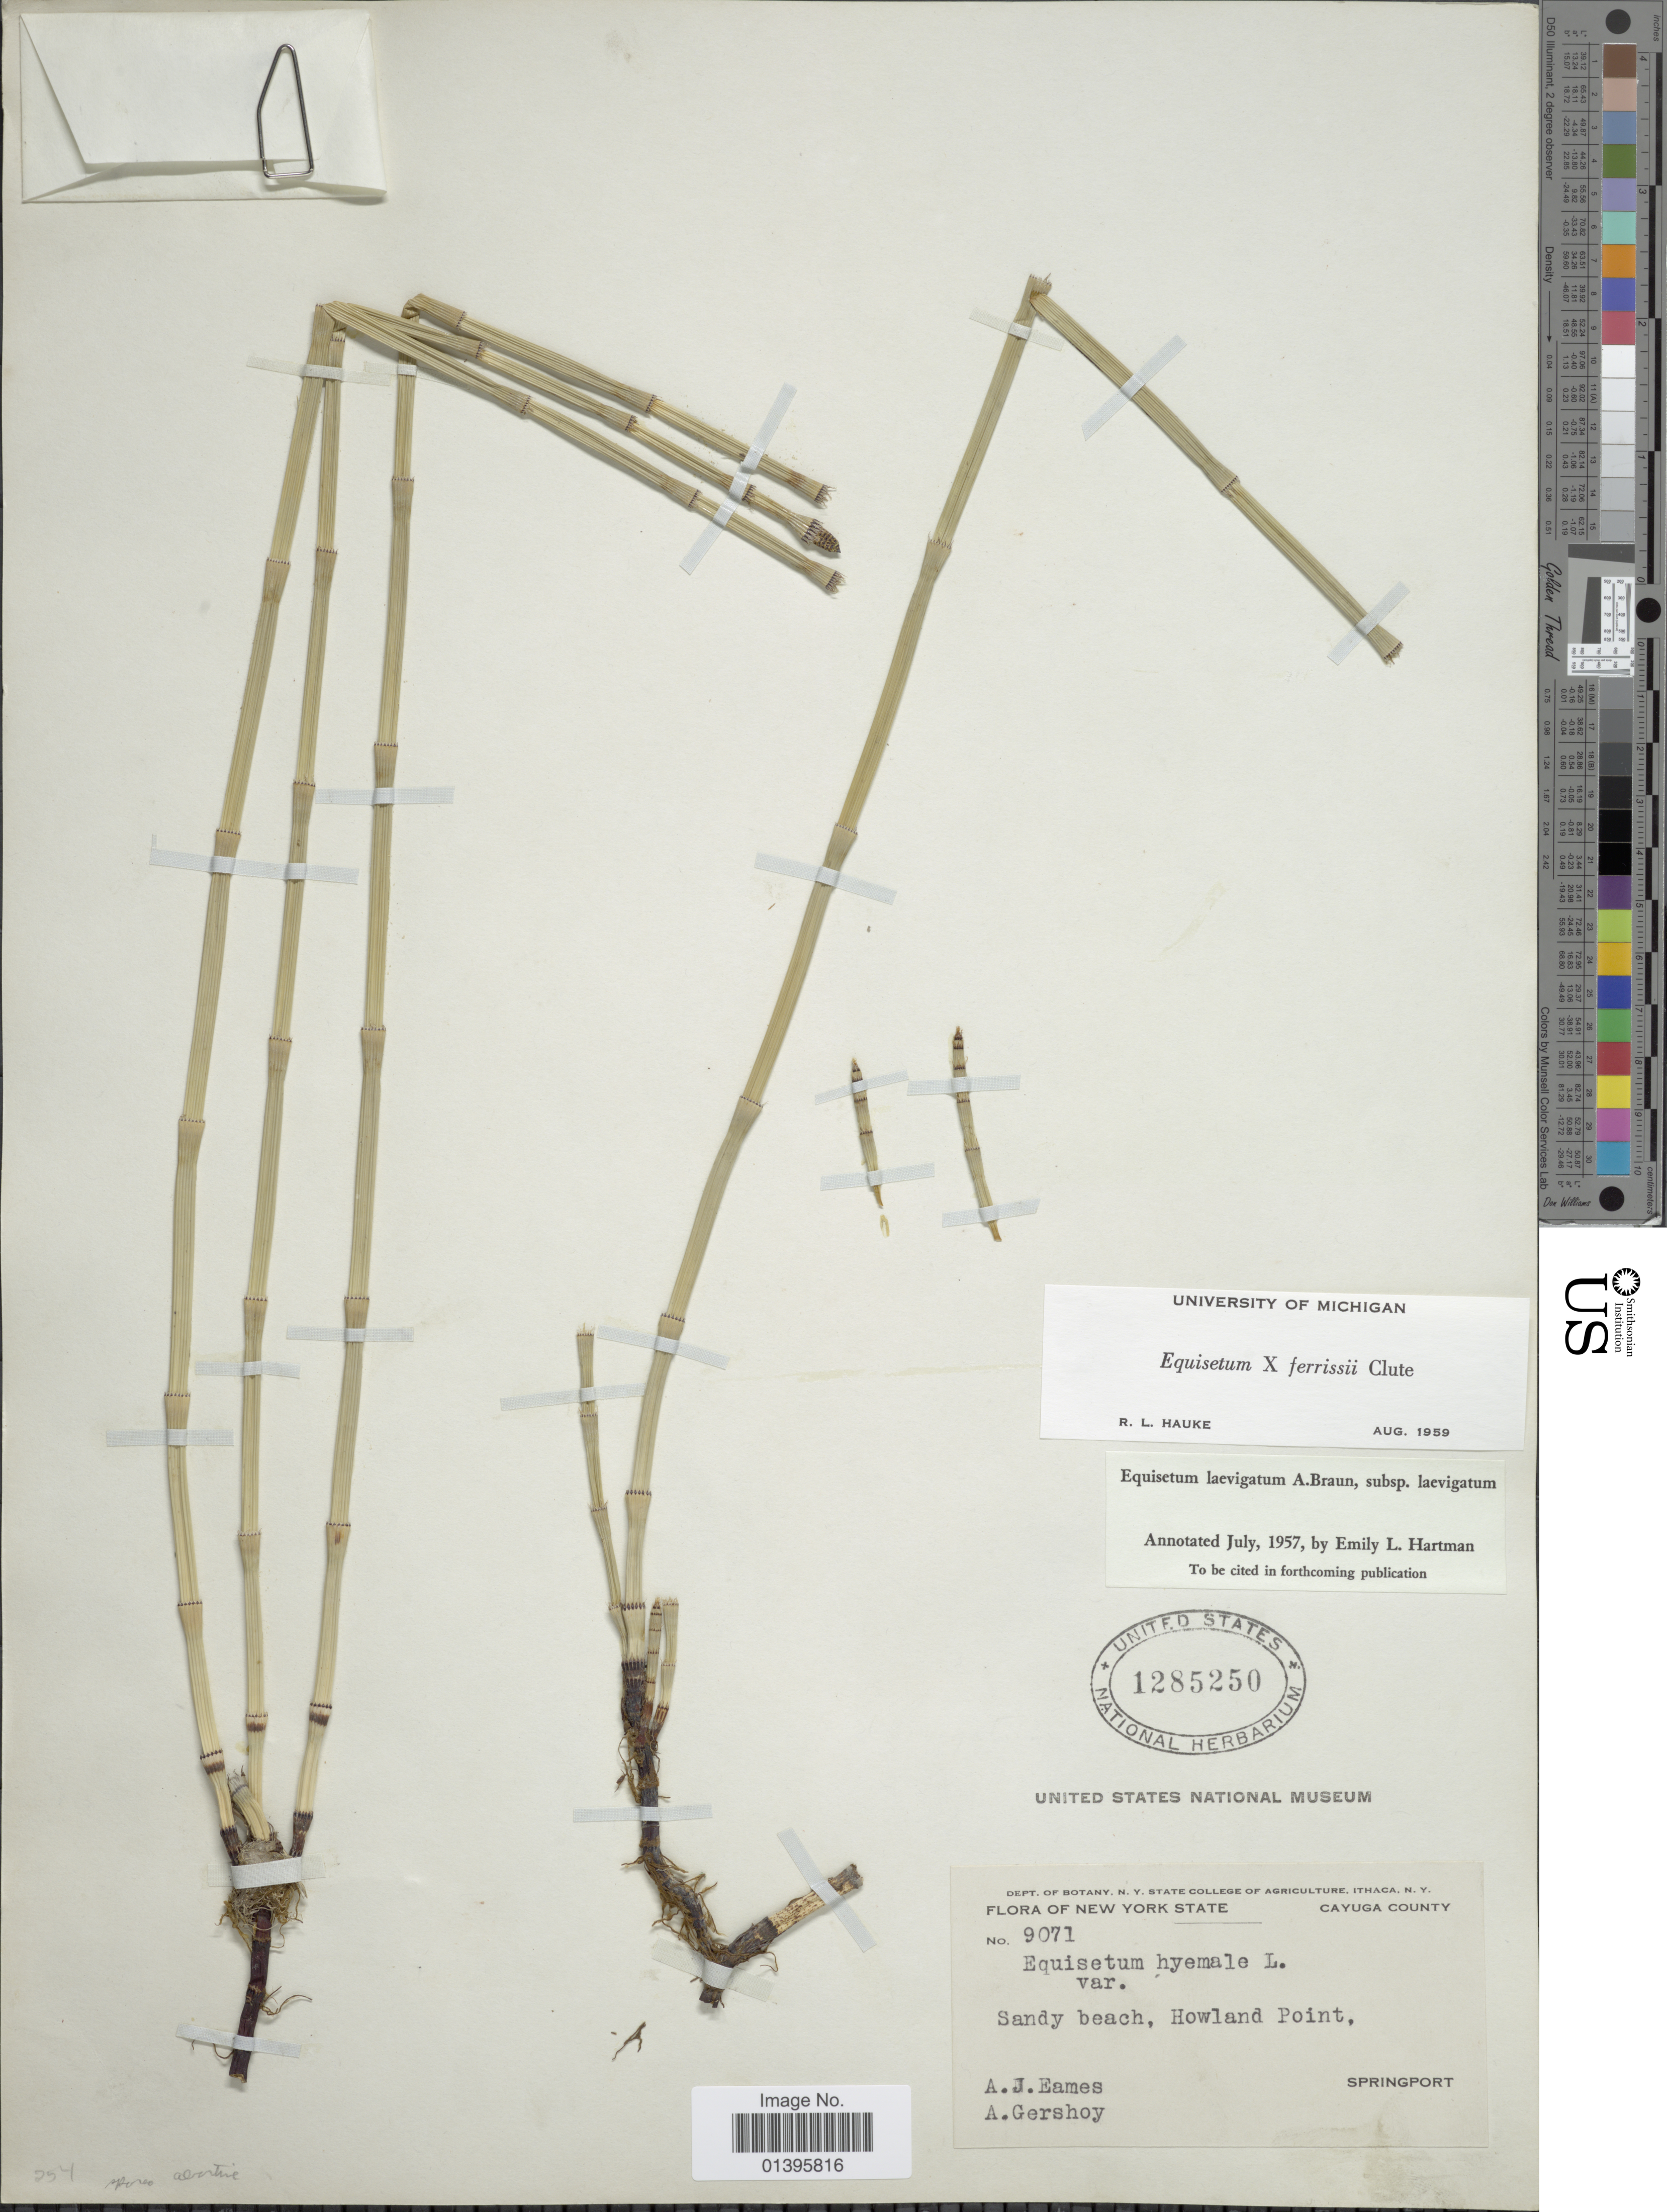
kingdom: Plantae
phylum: Tracheophyta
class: Polypodiopsida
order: Equisetales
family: Equisetaceae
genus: Equisetum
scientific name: Equisetum x ferrissii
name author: Clute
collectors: A. J. Eames & A. Gershoy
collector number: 9071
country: United States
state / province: New York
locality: New York State. Cayuga County. Sandy beach, Howland Point, Springport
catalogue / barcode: US 1285250